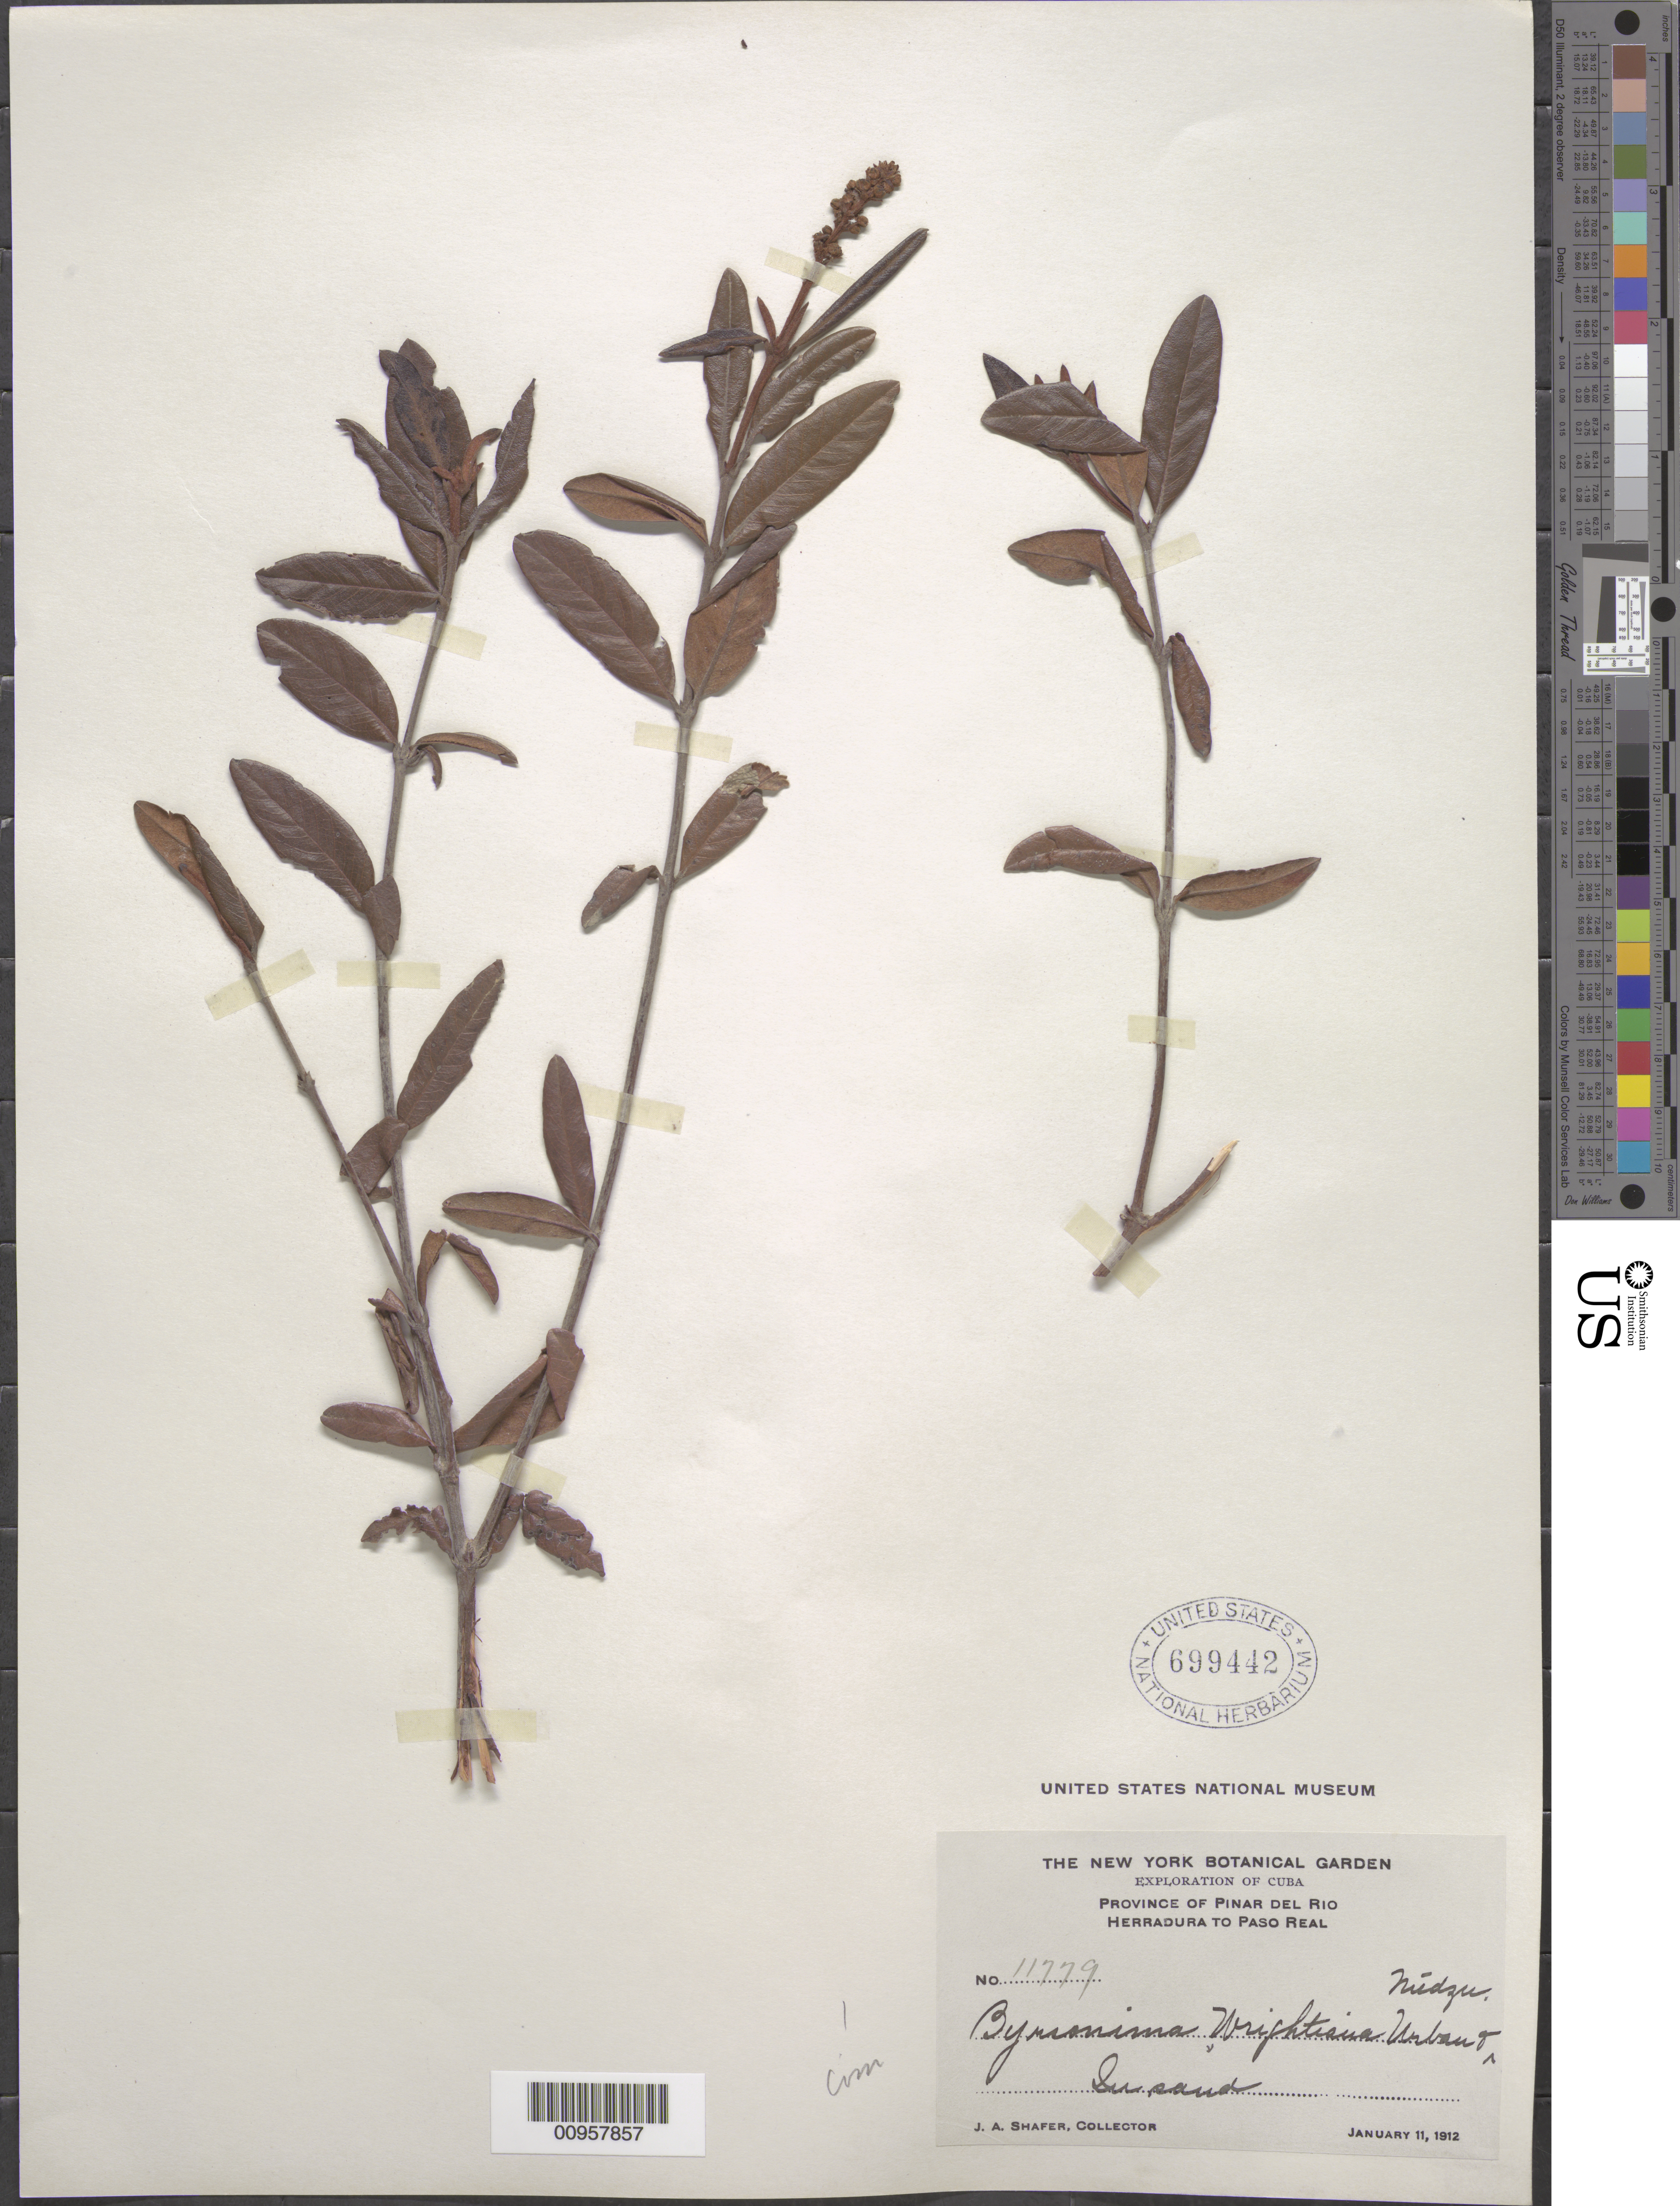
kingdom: Plantae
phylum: Tracheophyta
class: Magnoliopsida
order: Malpighiales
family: Malpighiaceae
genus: Byrsonima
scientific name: Byrsonima wrightiana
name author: Nied.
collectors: J. A. Shafer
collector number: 11779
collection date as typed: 11 Jan 1912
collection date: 1912-01-11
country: Cuba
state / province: Pinar del Rio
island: Cuba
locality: Herradura to Paso Real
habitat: In sand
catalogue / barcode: US 699442